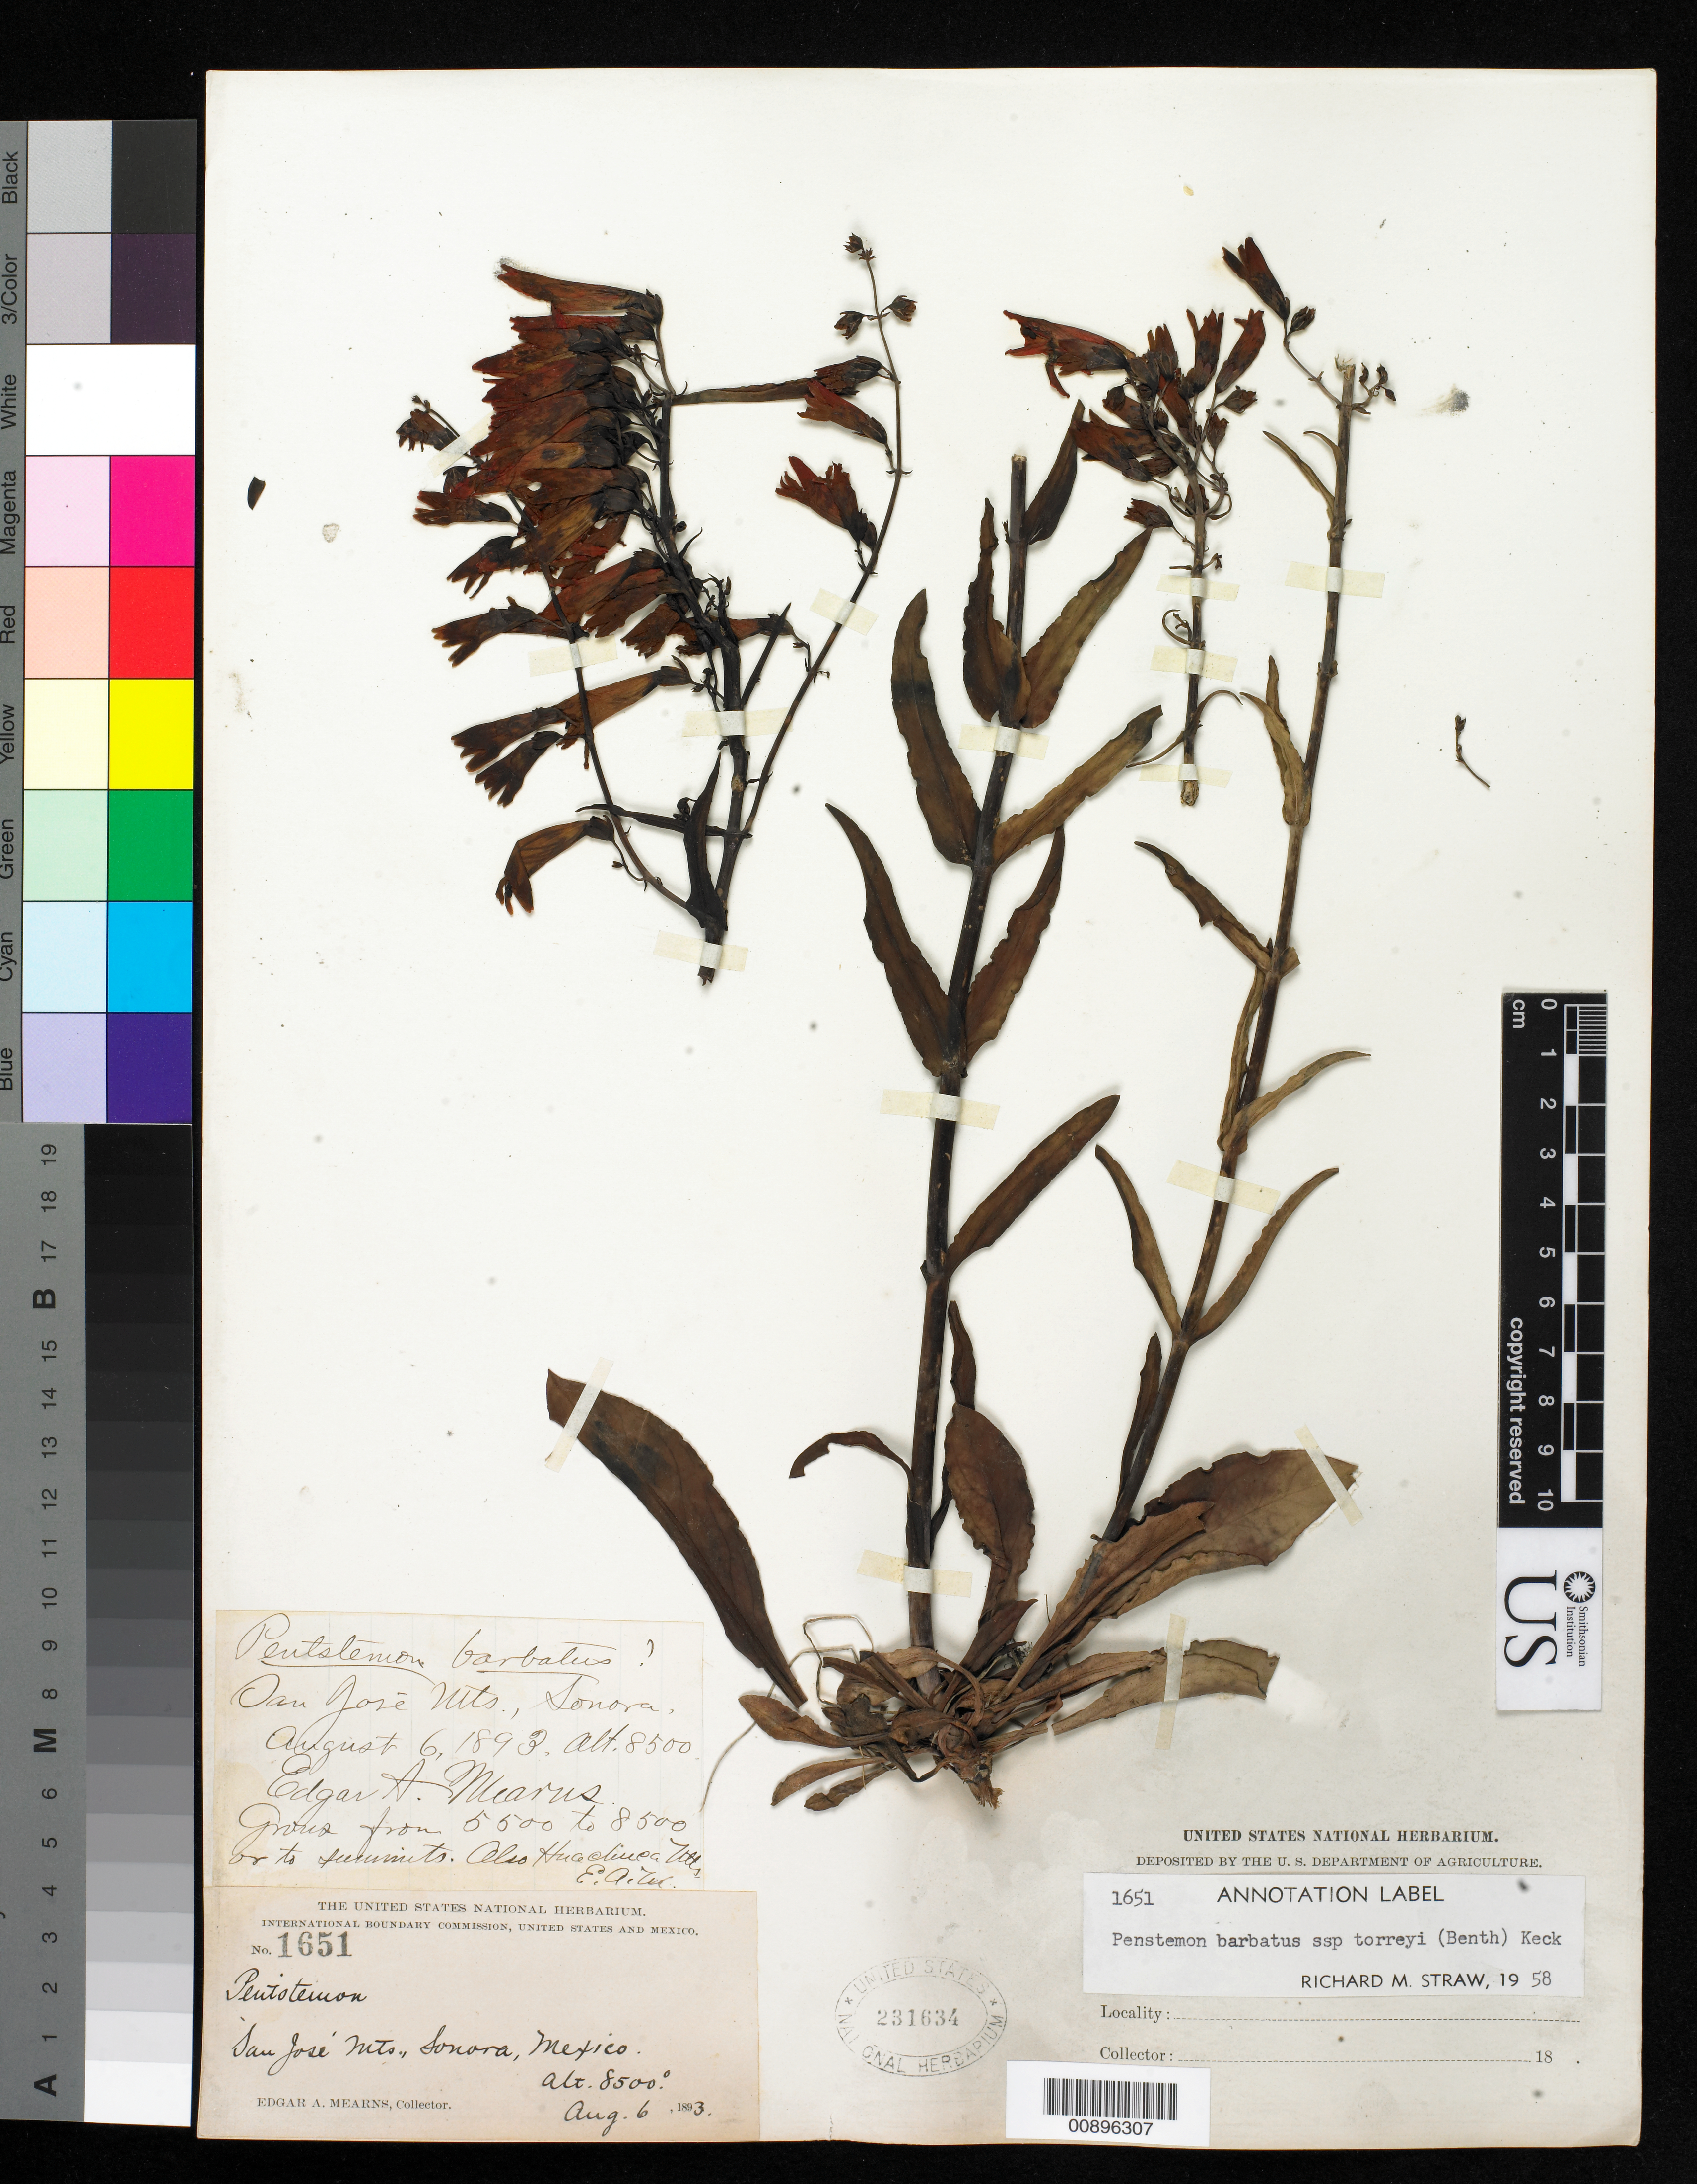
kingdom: Plantae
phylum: Tracheophyta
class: Magnoliopsida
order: Lamiales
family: Plantaginaceae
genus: Penstemon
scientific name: Penstemon barbatus subsp. torreyi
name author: (Benth.) D.D. Keck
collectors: E. A. Mearns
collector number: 1651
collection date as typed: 06 Aug 1893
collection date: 1893-08-06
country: Mexico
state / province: Sonora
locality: San José Mts., Sonora.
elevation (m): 2591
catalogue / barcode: US 231634